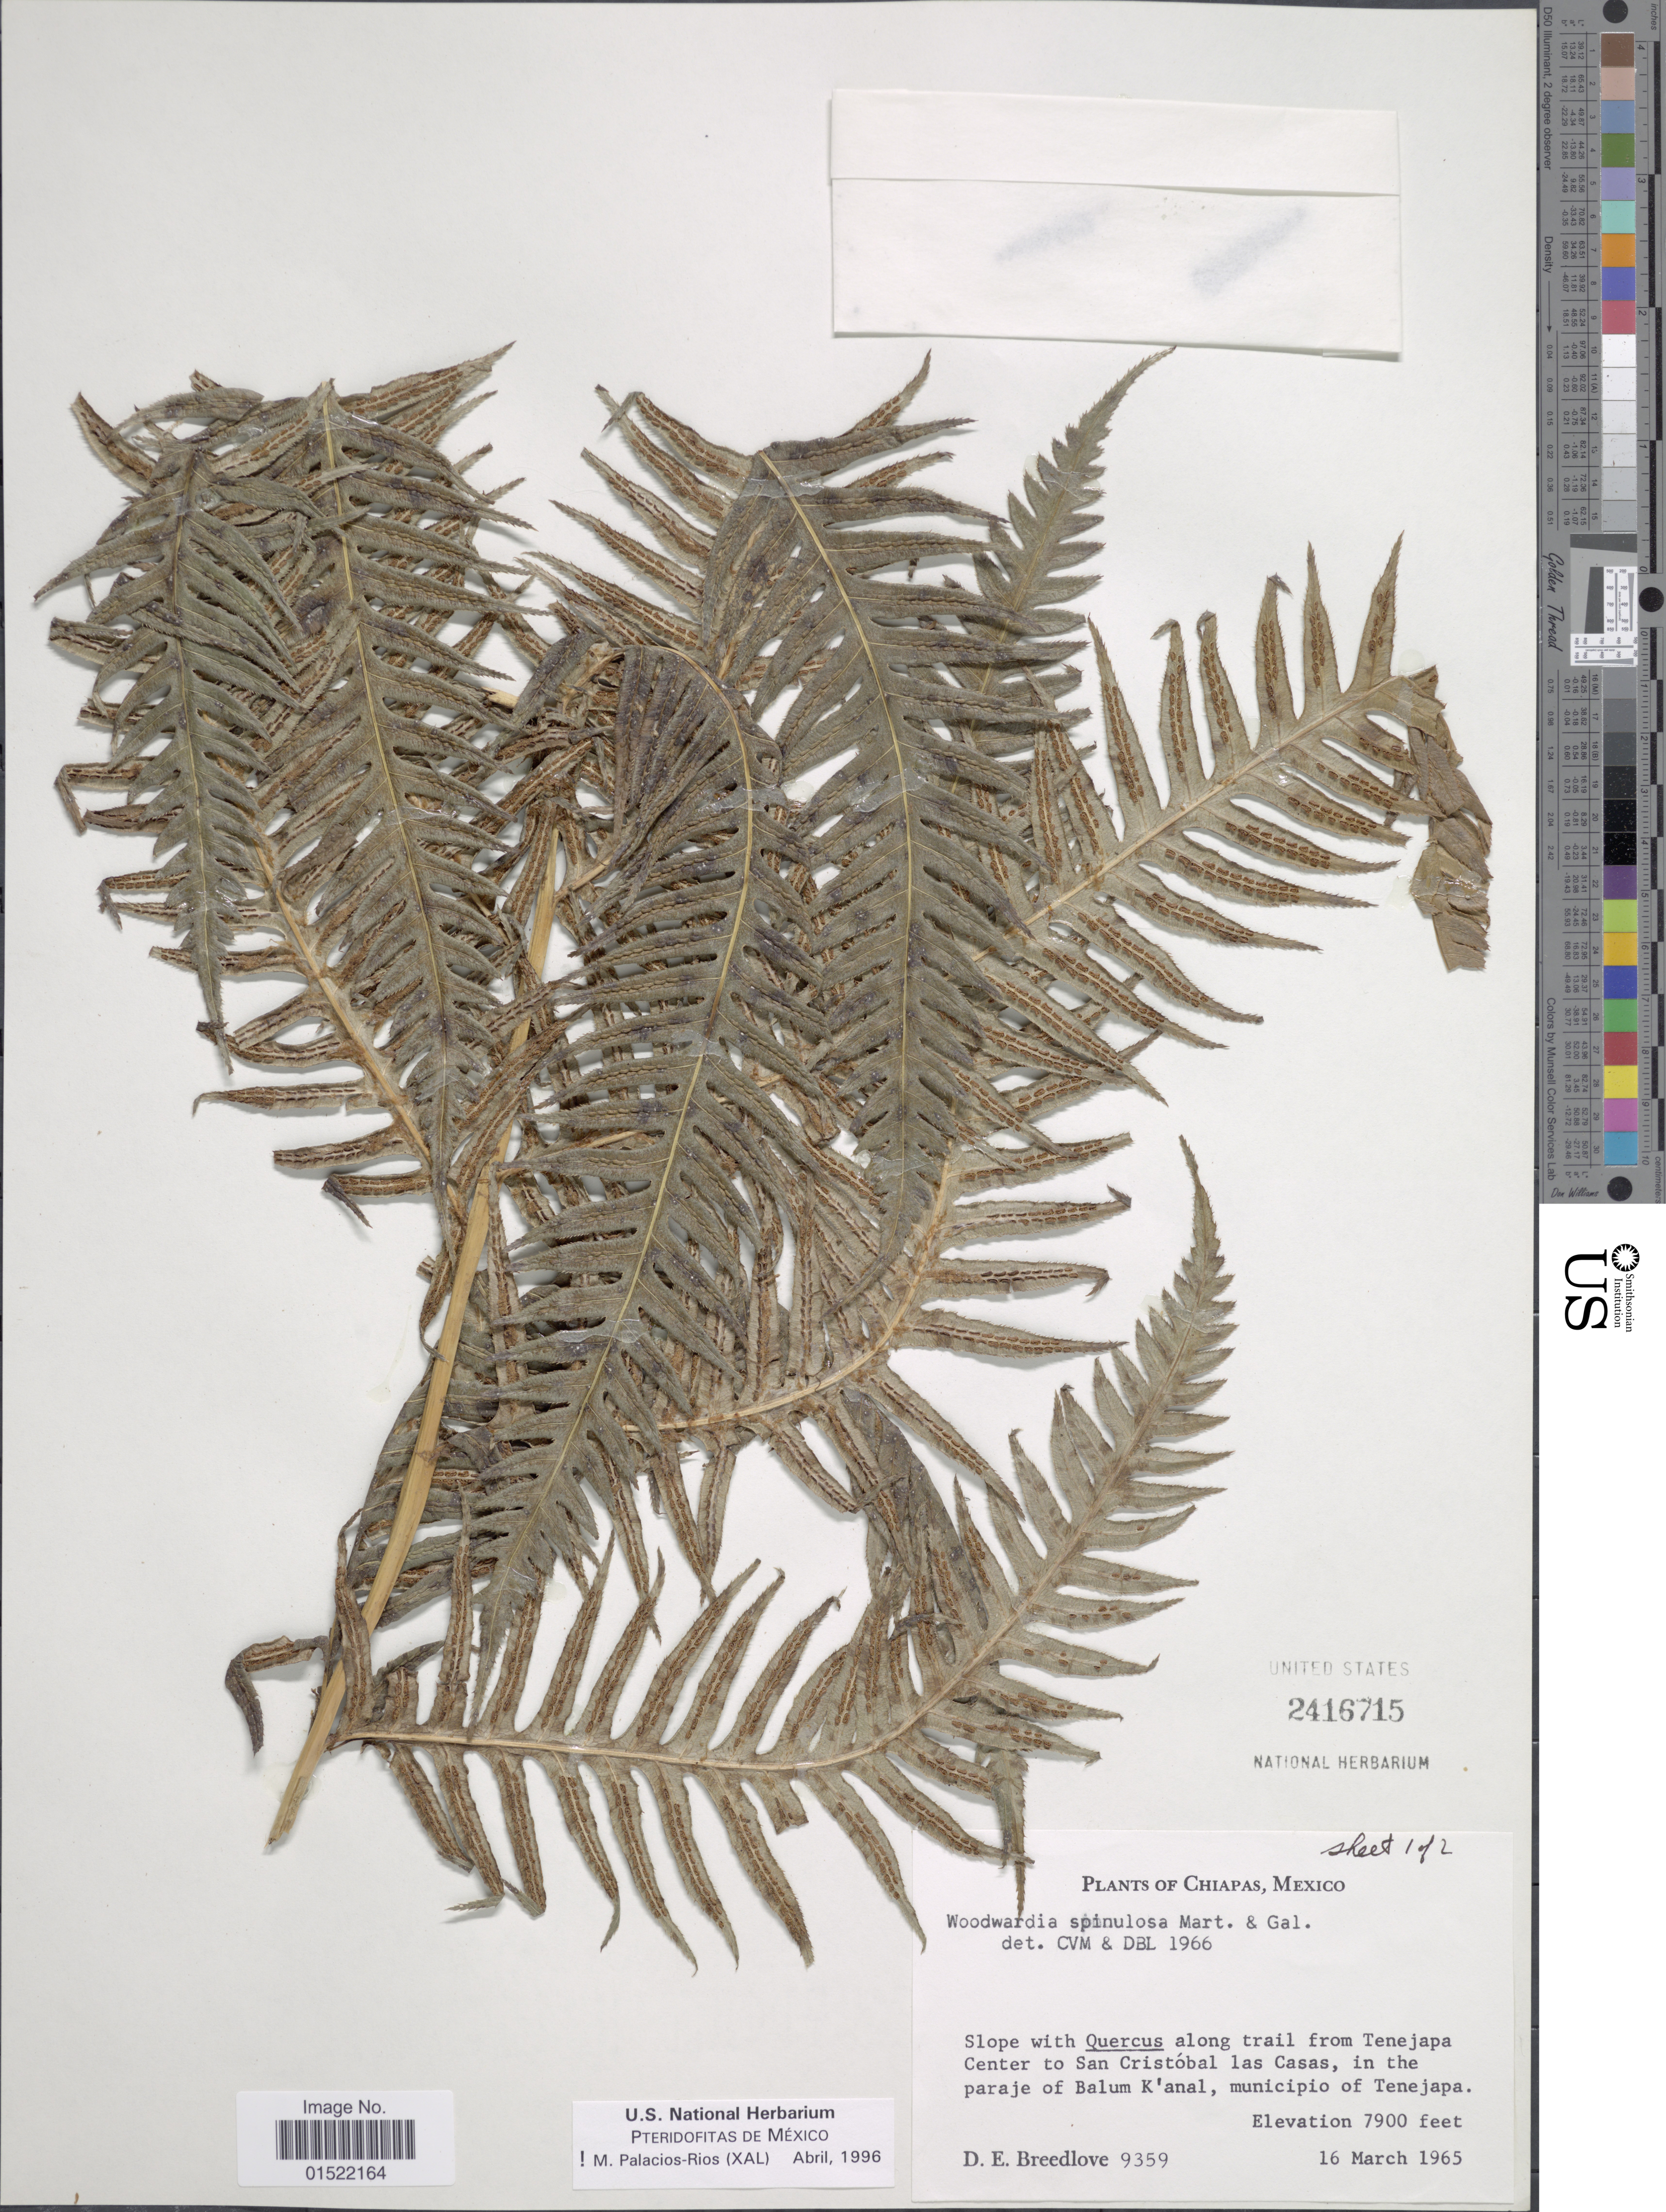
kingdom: Plantae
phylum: Tracheophyta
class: Polypodiopsida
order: Polypodiales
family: Blechnaceae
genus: Woodwardia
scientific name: Woodwardia spinulosa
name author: M. Martens & Galeotti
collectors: D. E. Breedlove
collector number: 9359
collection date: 1965-03-16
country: Mexico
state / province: Chiapas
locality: Slope with Quercus along trail from Tenejapa Center to San Cristobal las Casas, in the paraje of Balum K'anal, municipio of Tenejapa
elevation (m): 2408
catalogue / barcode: US 2416715